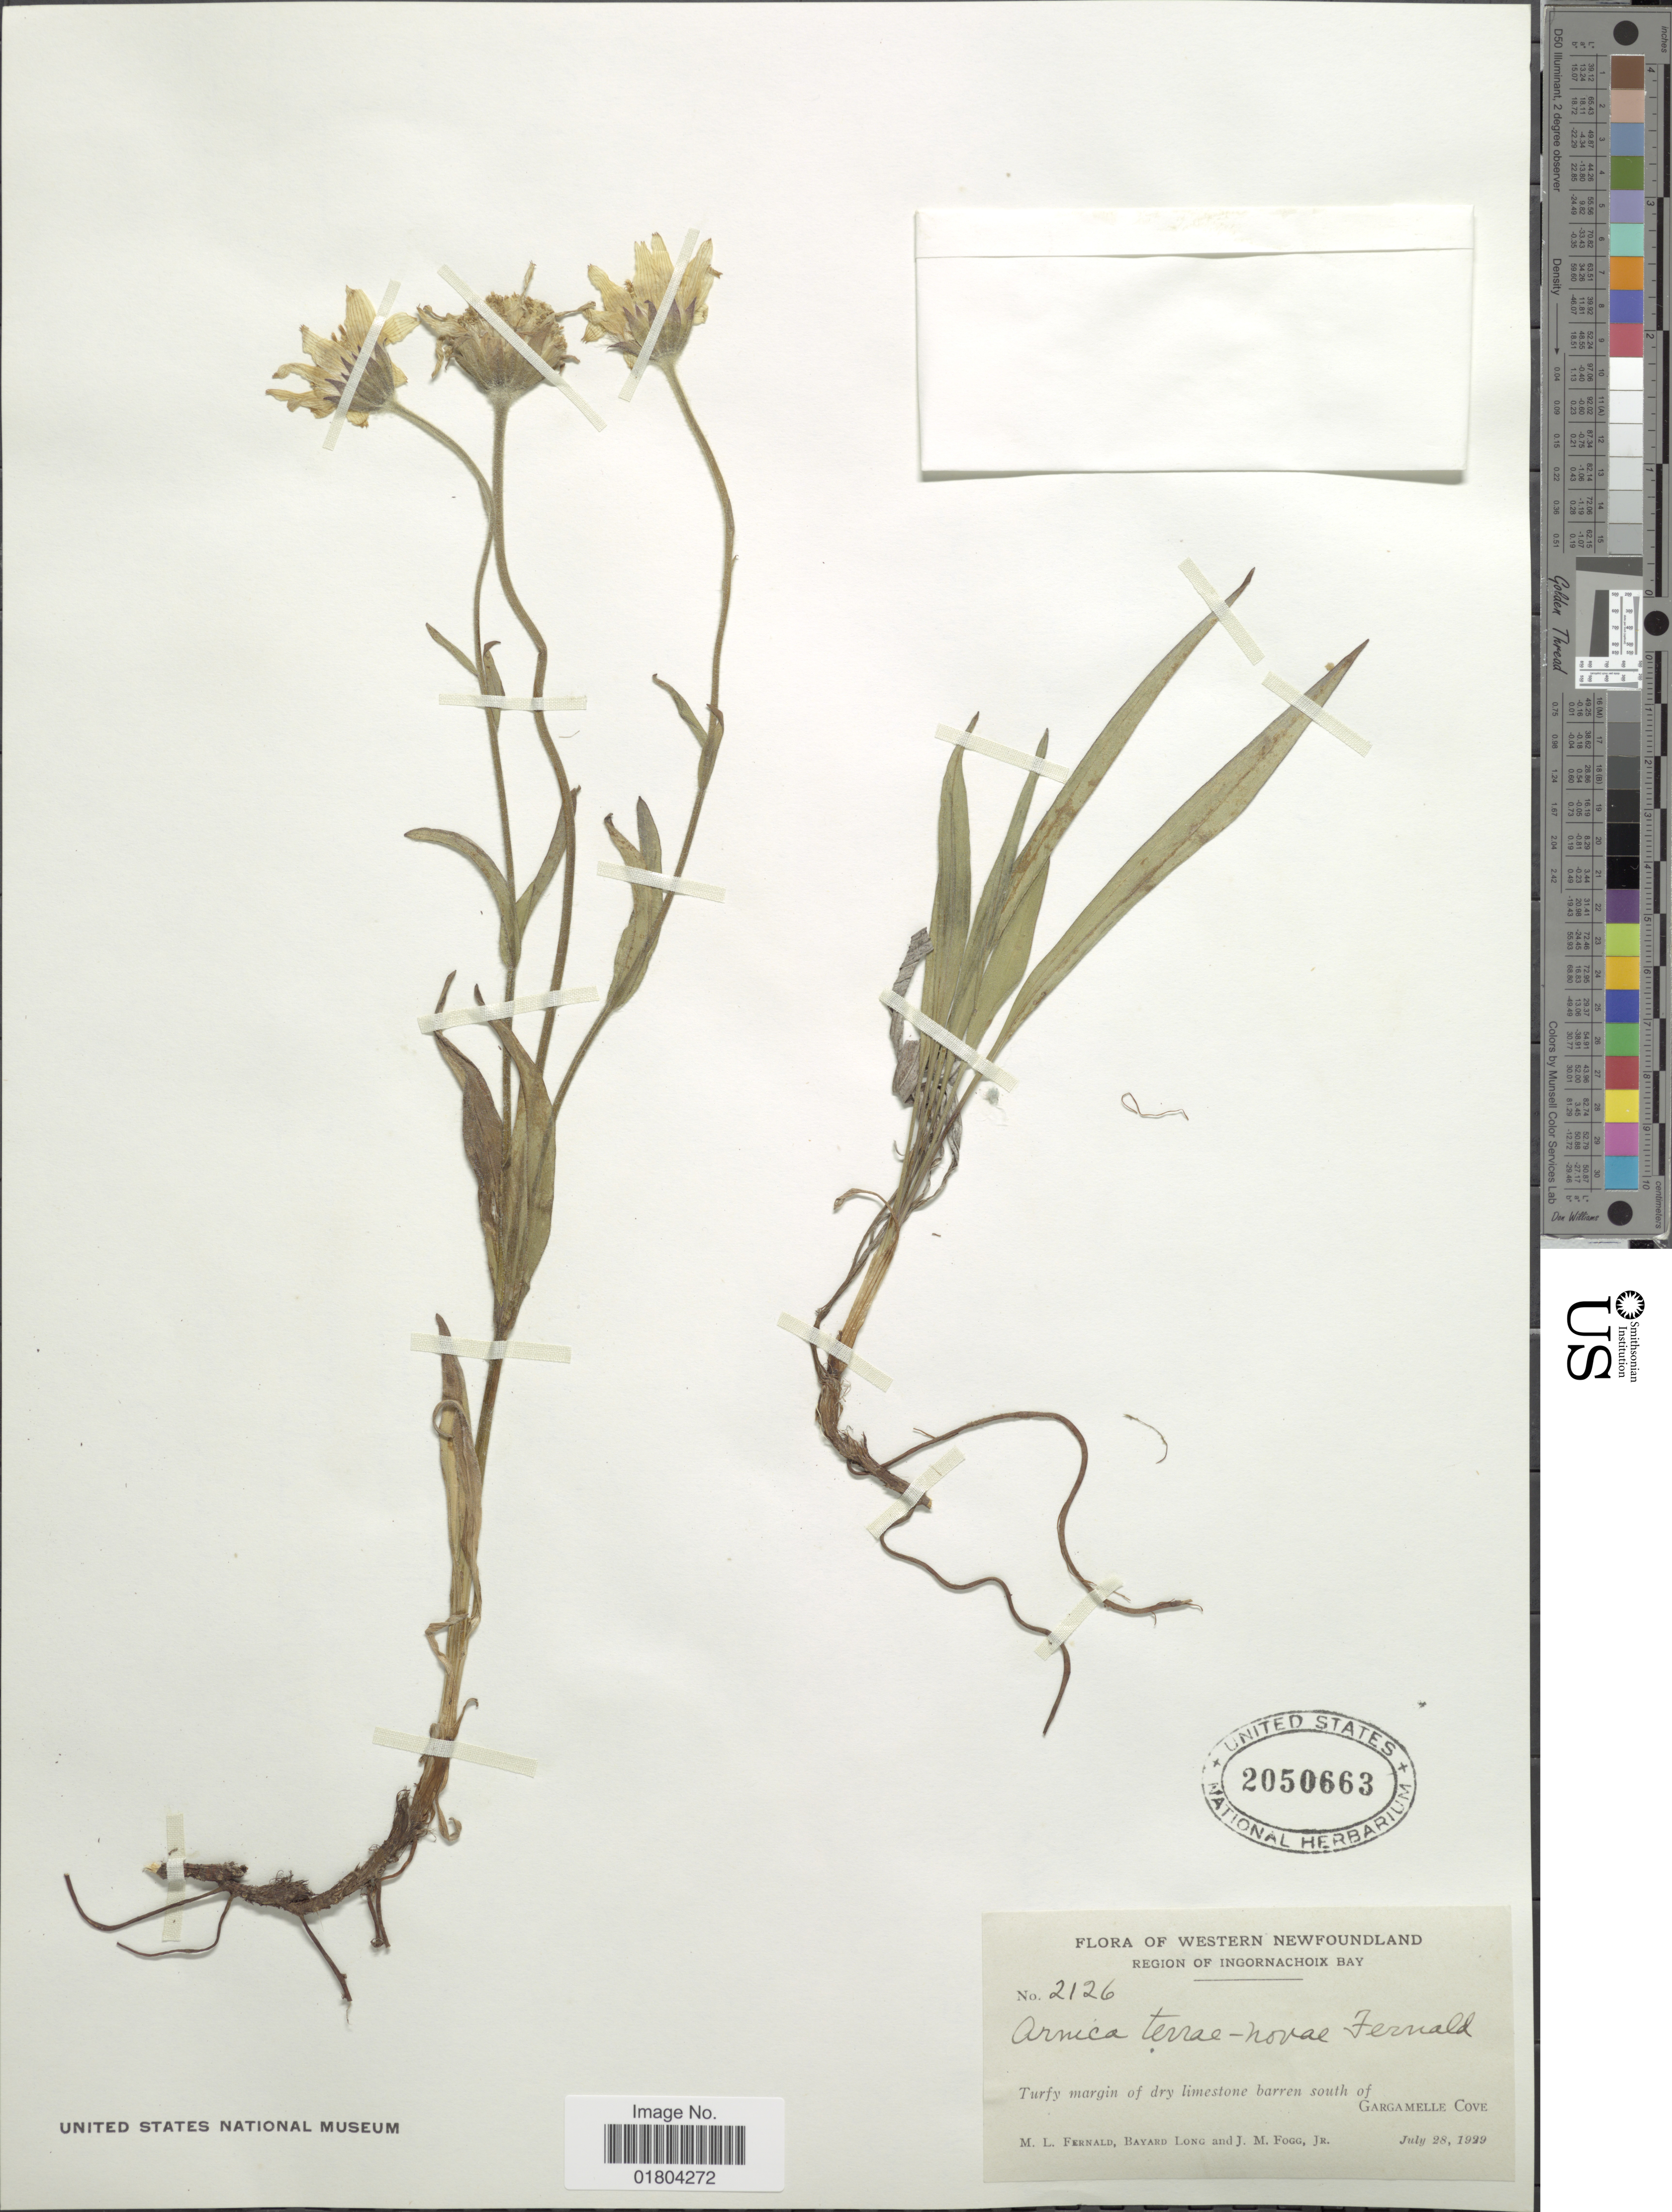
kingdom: Plantae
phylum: Tracheophyta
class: Magnoliopsida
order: Asterales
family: Asteraceae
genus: Arnica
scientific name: Arnica terraenovae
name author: Fernald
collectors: M. L. Fernald, B. Long & J. Fogg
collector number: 2126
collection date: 1929-07-28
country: Canada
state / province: Newfoundland and Labrador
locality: Western Newfoundland, Region of Ingornachoix Bay, Turfy margin of dry limestone barren south of Gargamelle Cove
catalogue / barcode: US 2050663